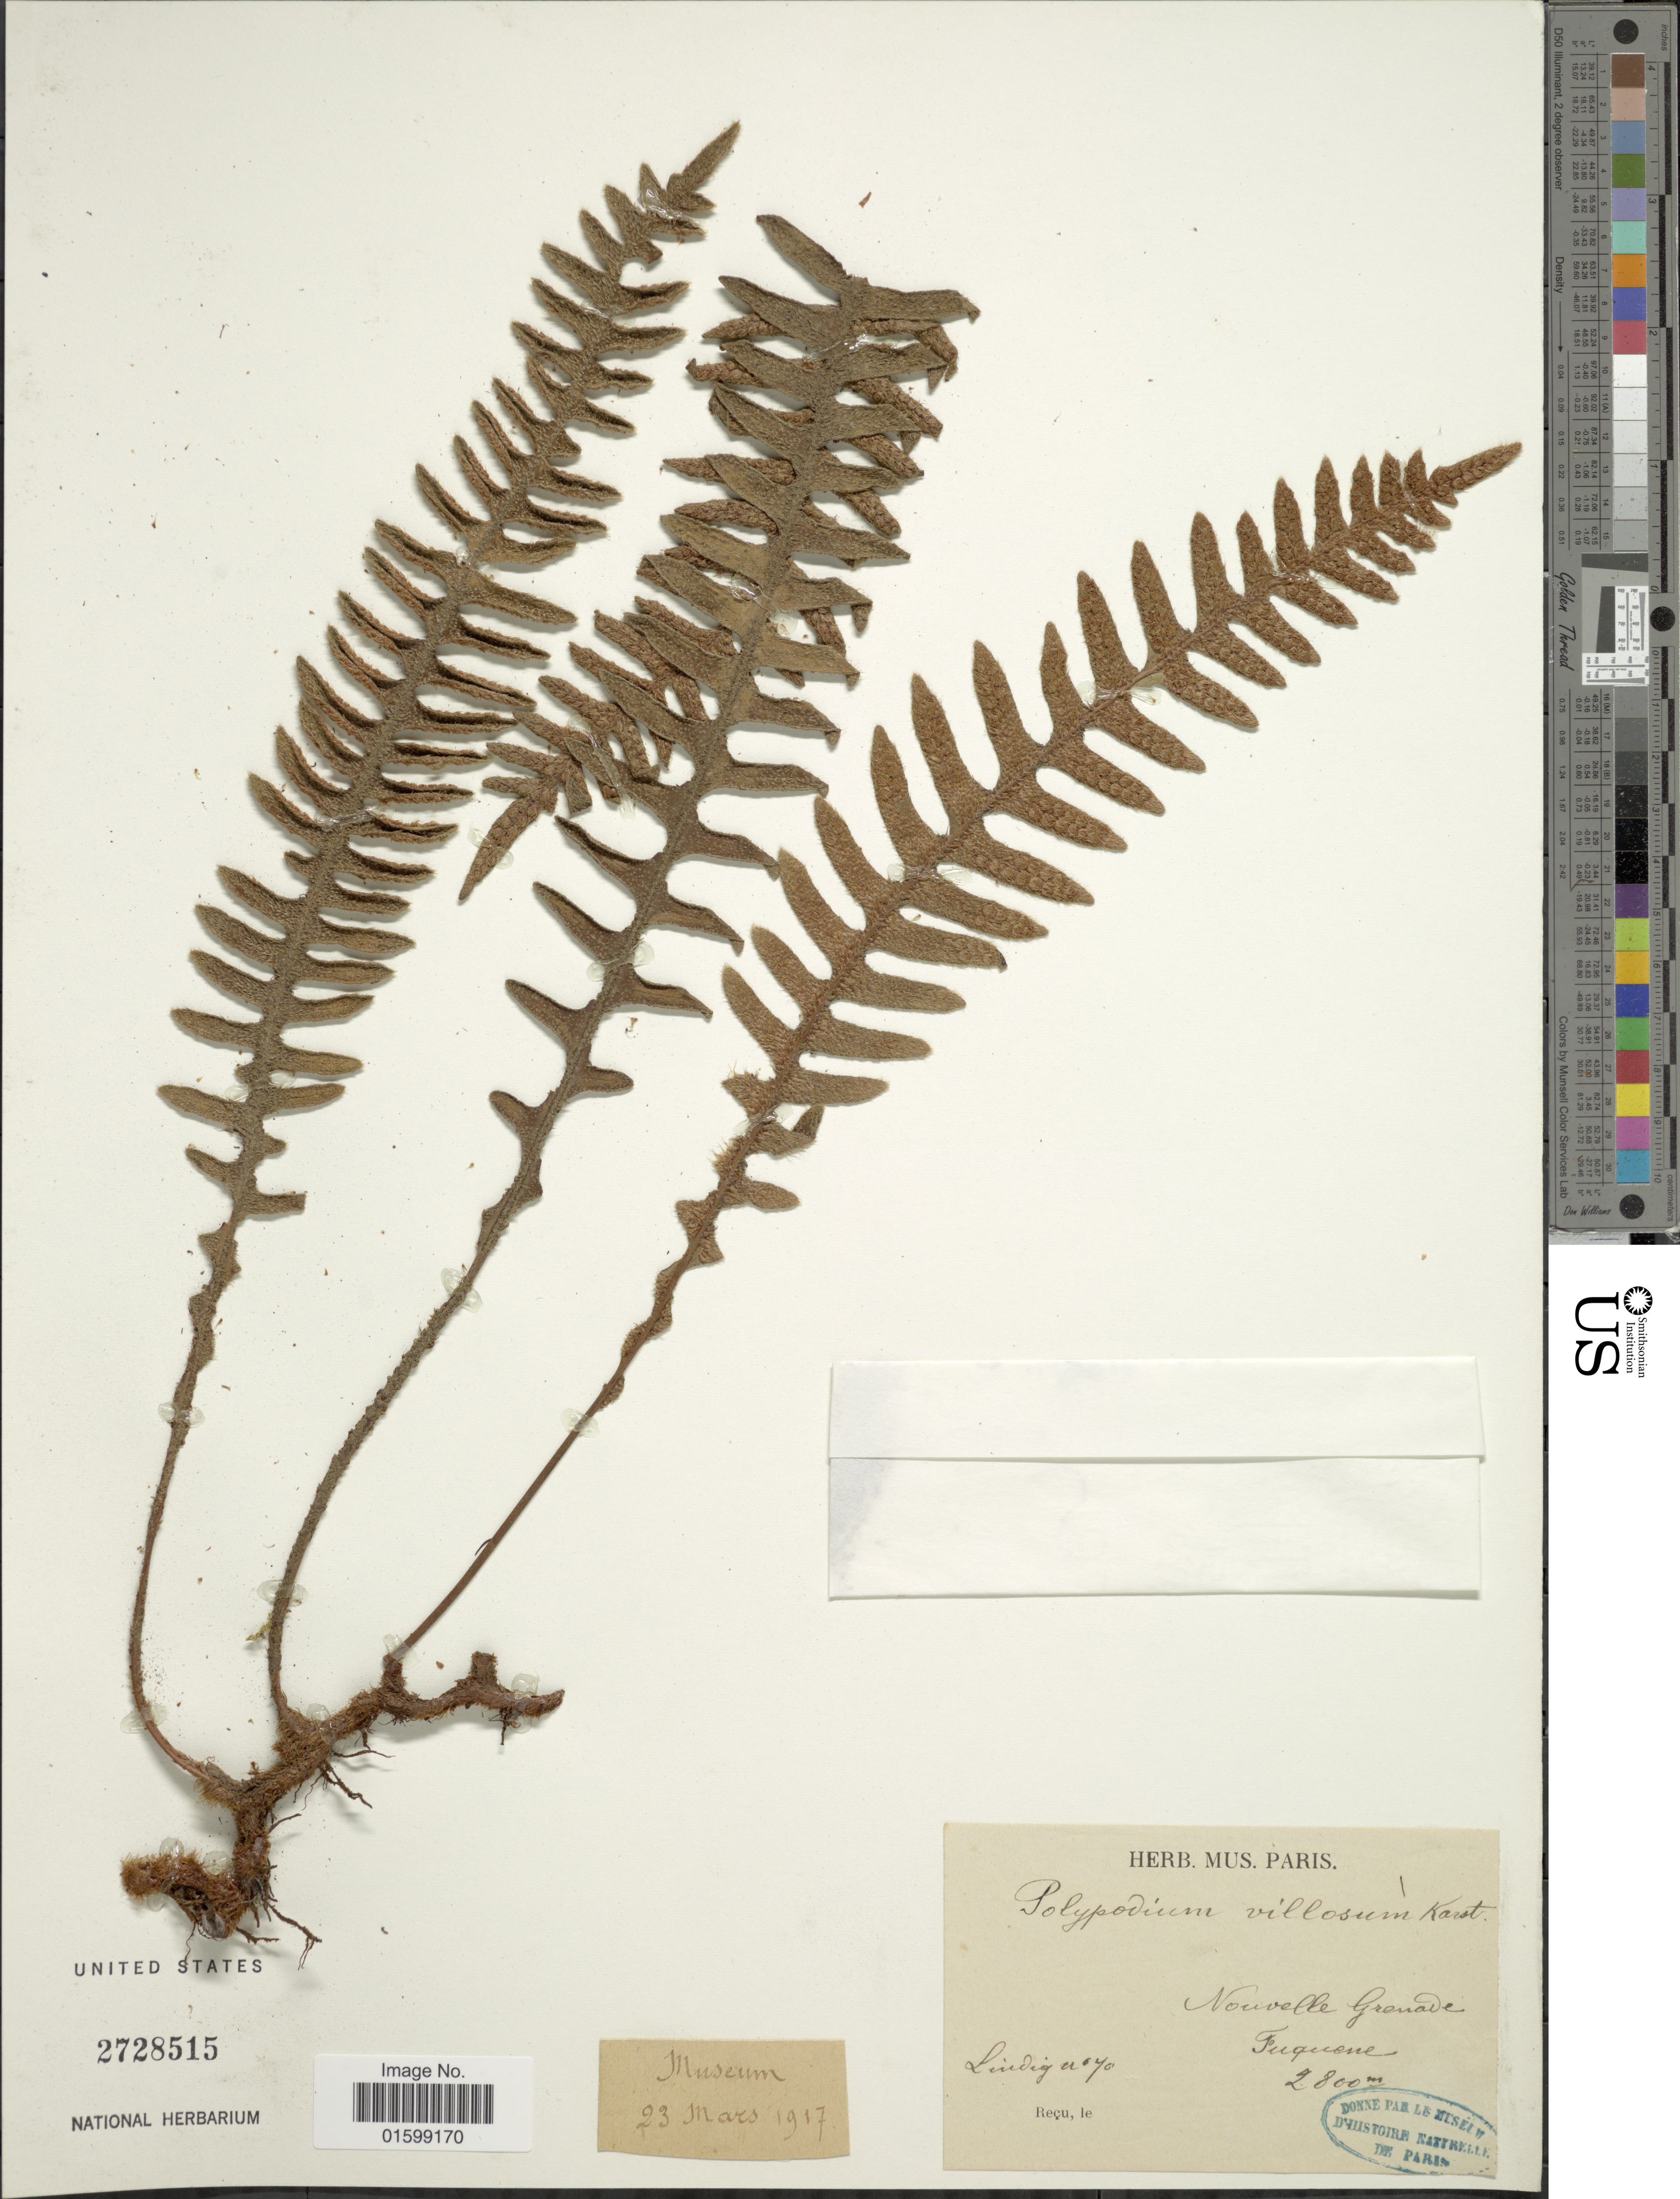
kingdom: Plantae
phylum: Tracheophyta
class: Polypodiopsida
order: Polypodiales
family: Polypodiaceae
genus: Pleopeltis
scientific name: Pleopeltis fimbriata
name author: (Maxon) A.R. Sm.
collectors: -. Lindig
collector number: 70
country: Colombia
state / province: Cundinamarca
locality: Nouvelle Grenade, Fúquene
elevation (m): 2800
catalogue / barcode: US 2728515